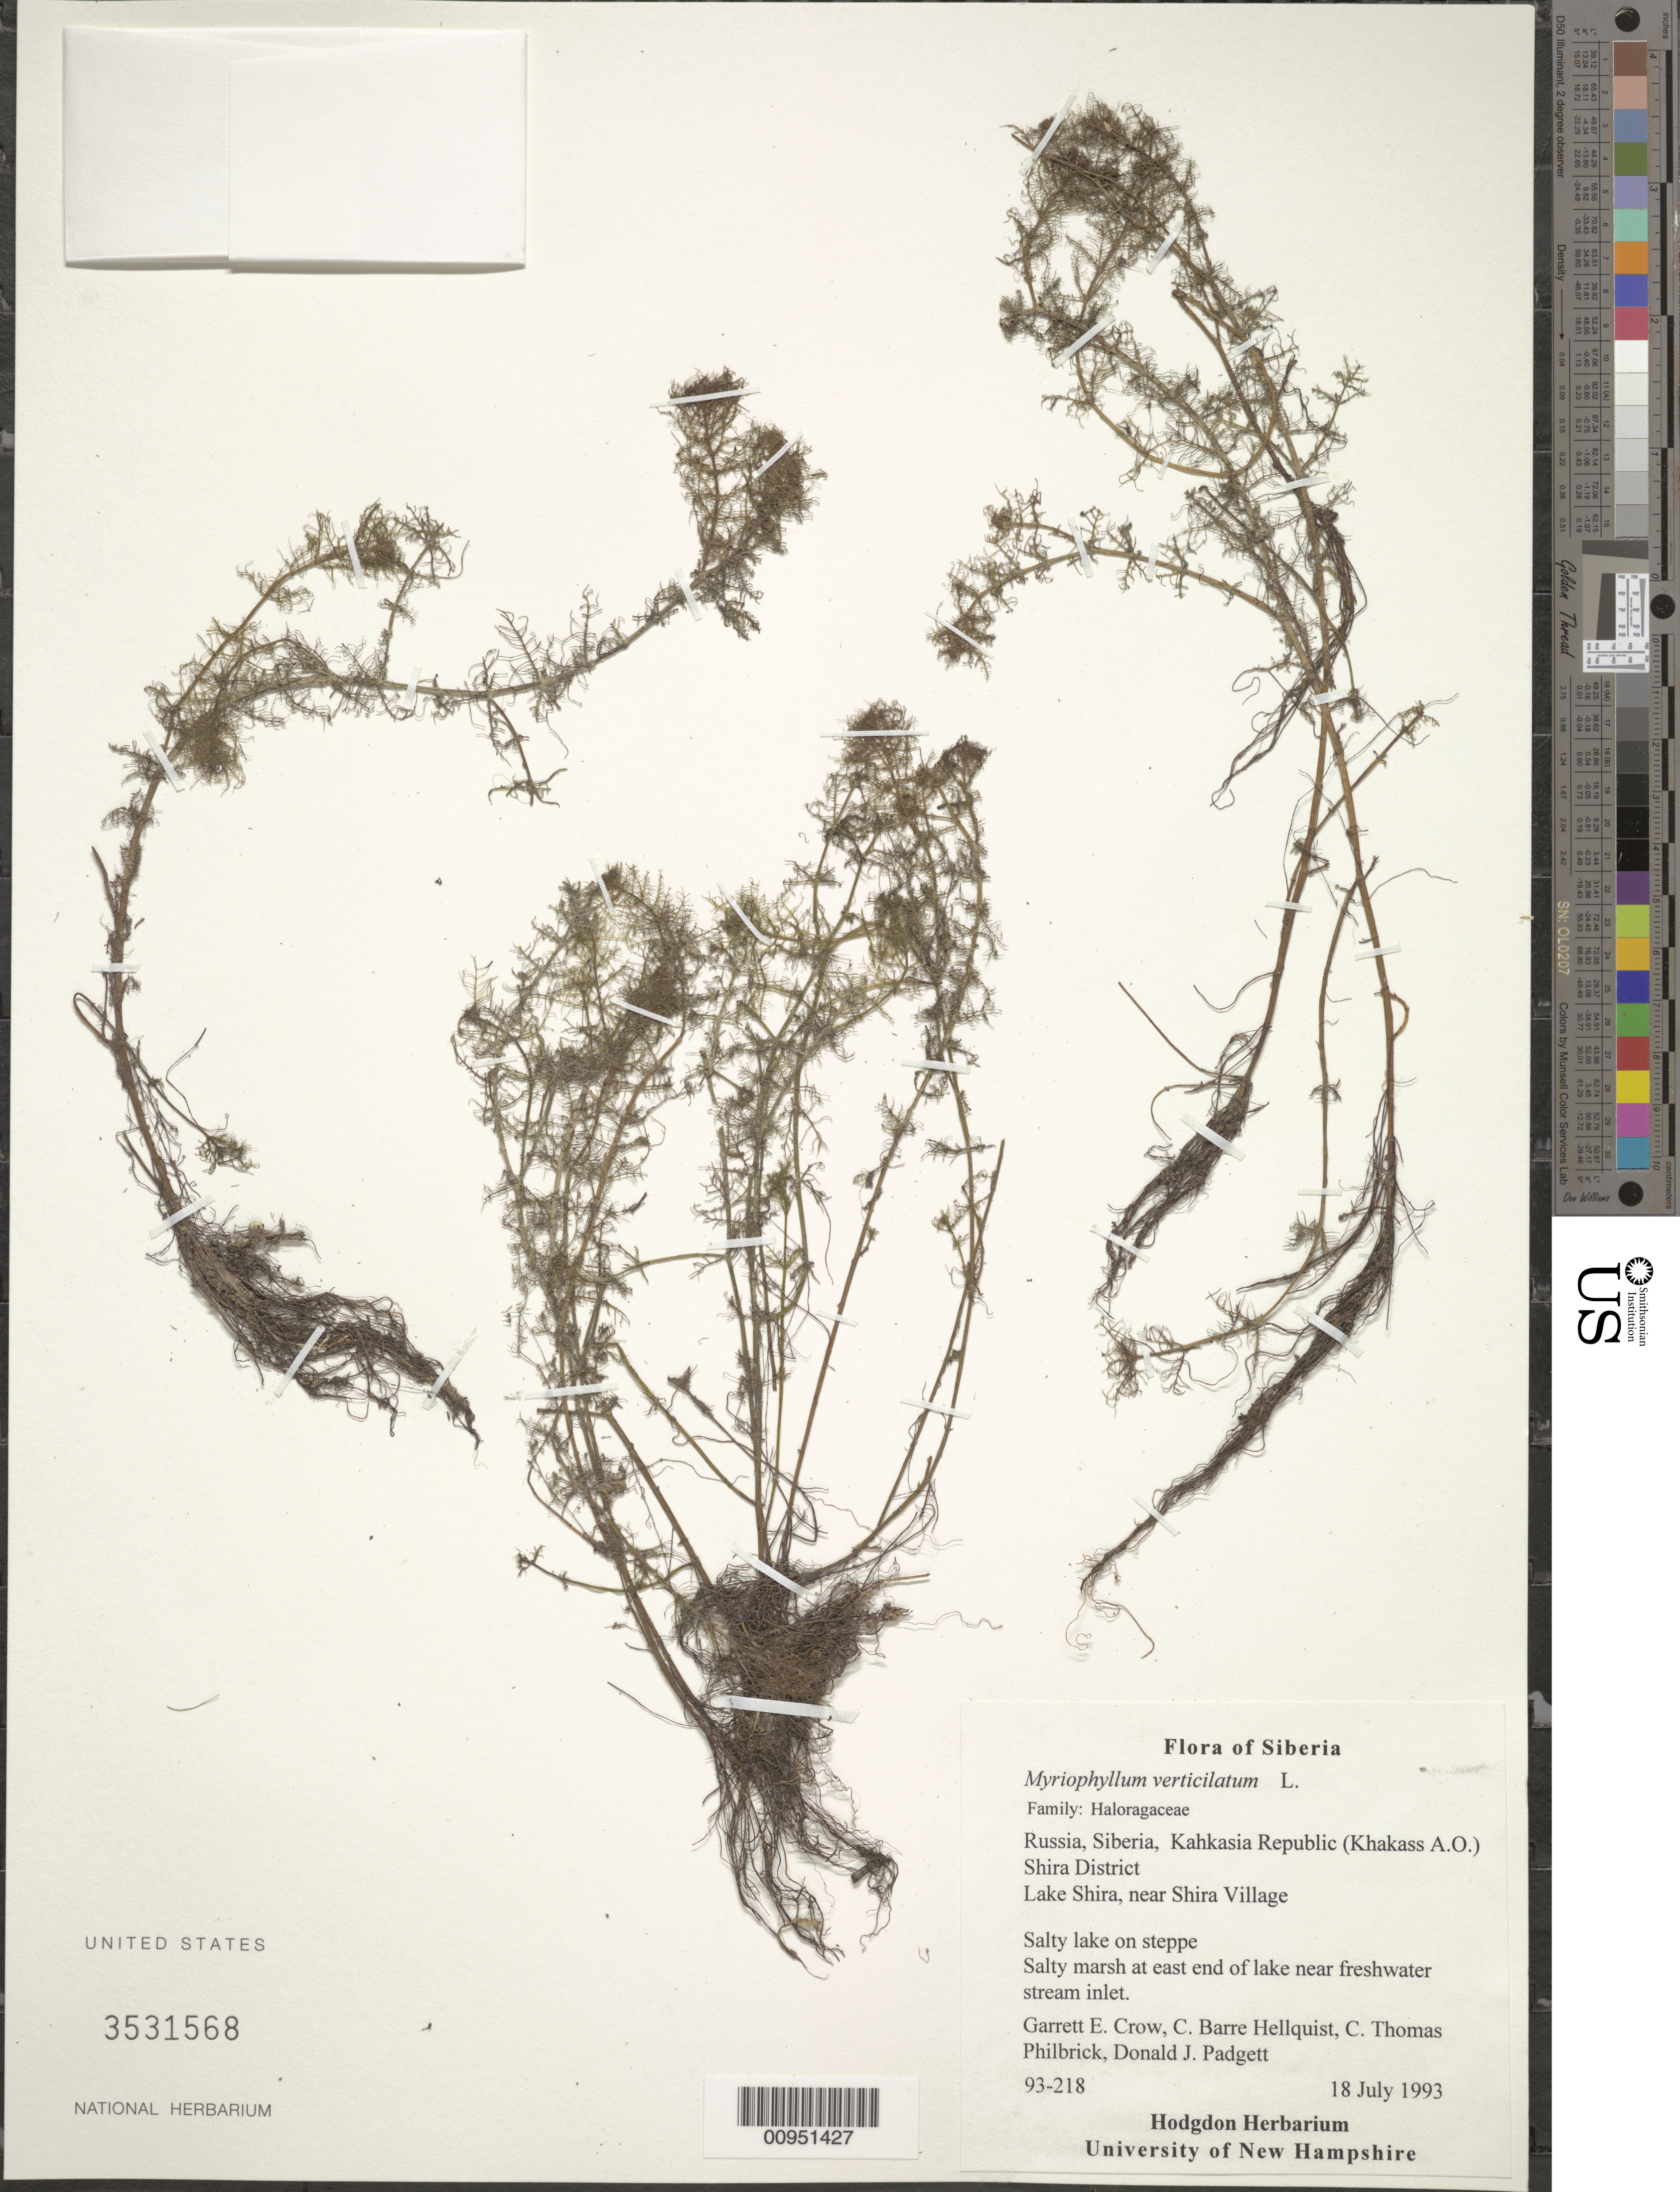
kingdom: Plantae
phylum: Tracheophyta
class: Magnoliopsida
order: Saxifragales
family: Haloragaceae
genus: Myriophyllum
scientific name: Myriophyllum verticillatum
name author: L.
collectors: G. E. Crow, C. Hellquist, C. Philbrick & D. Padgett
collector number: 93-218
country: Russian Federation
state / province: Khakassia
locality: Kahkasia Republic, Khakass A.O., Shira Dist., Lake Itkul, near Shira Village.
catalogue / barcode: US 3531568